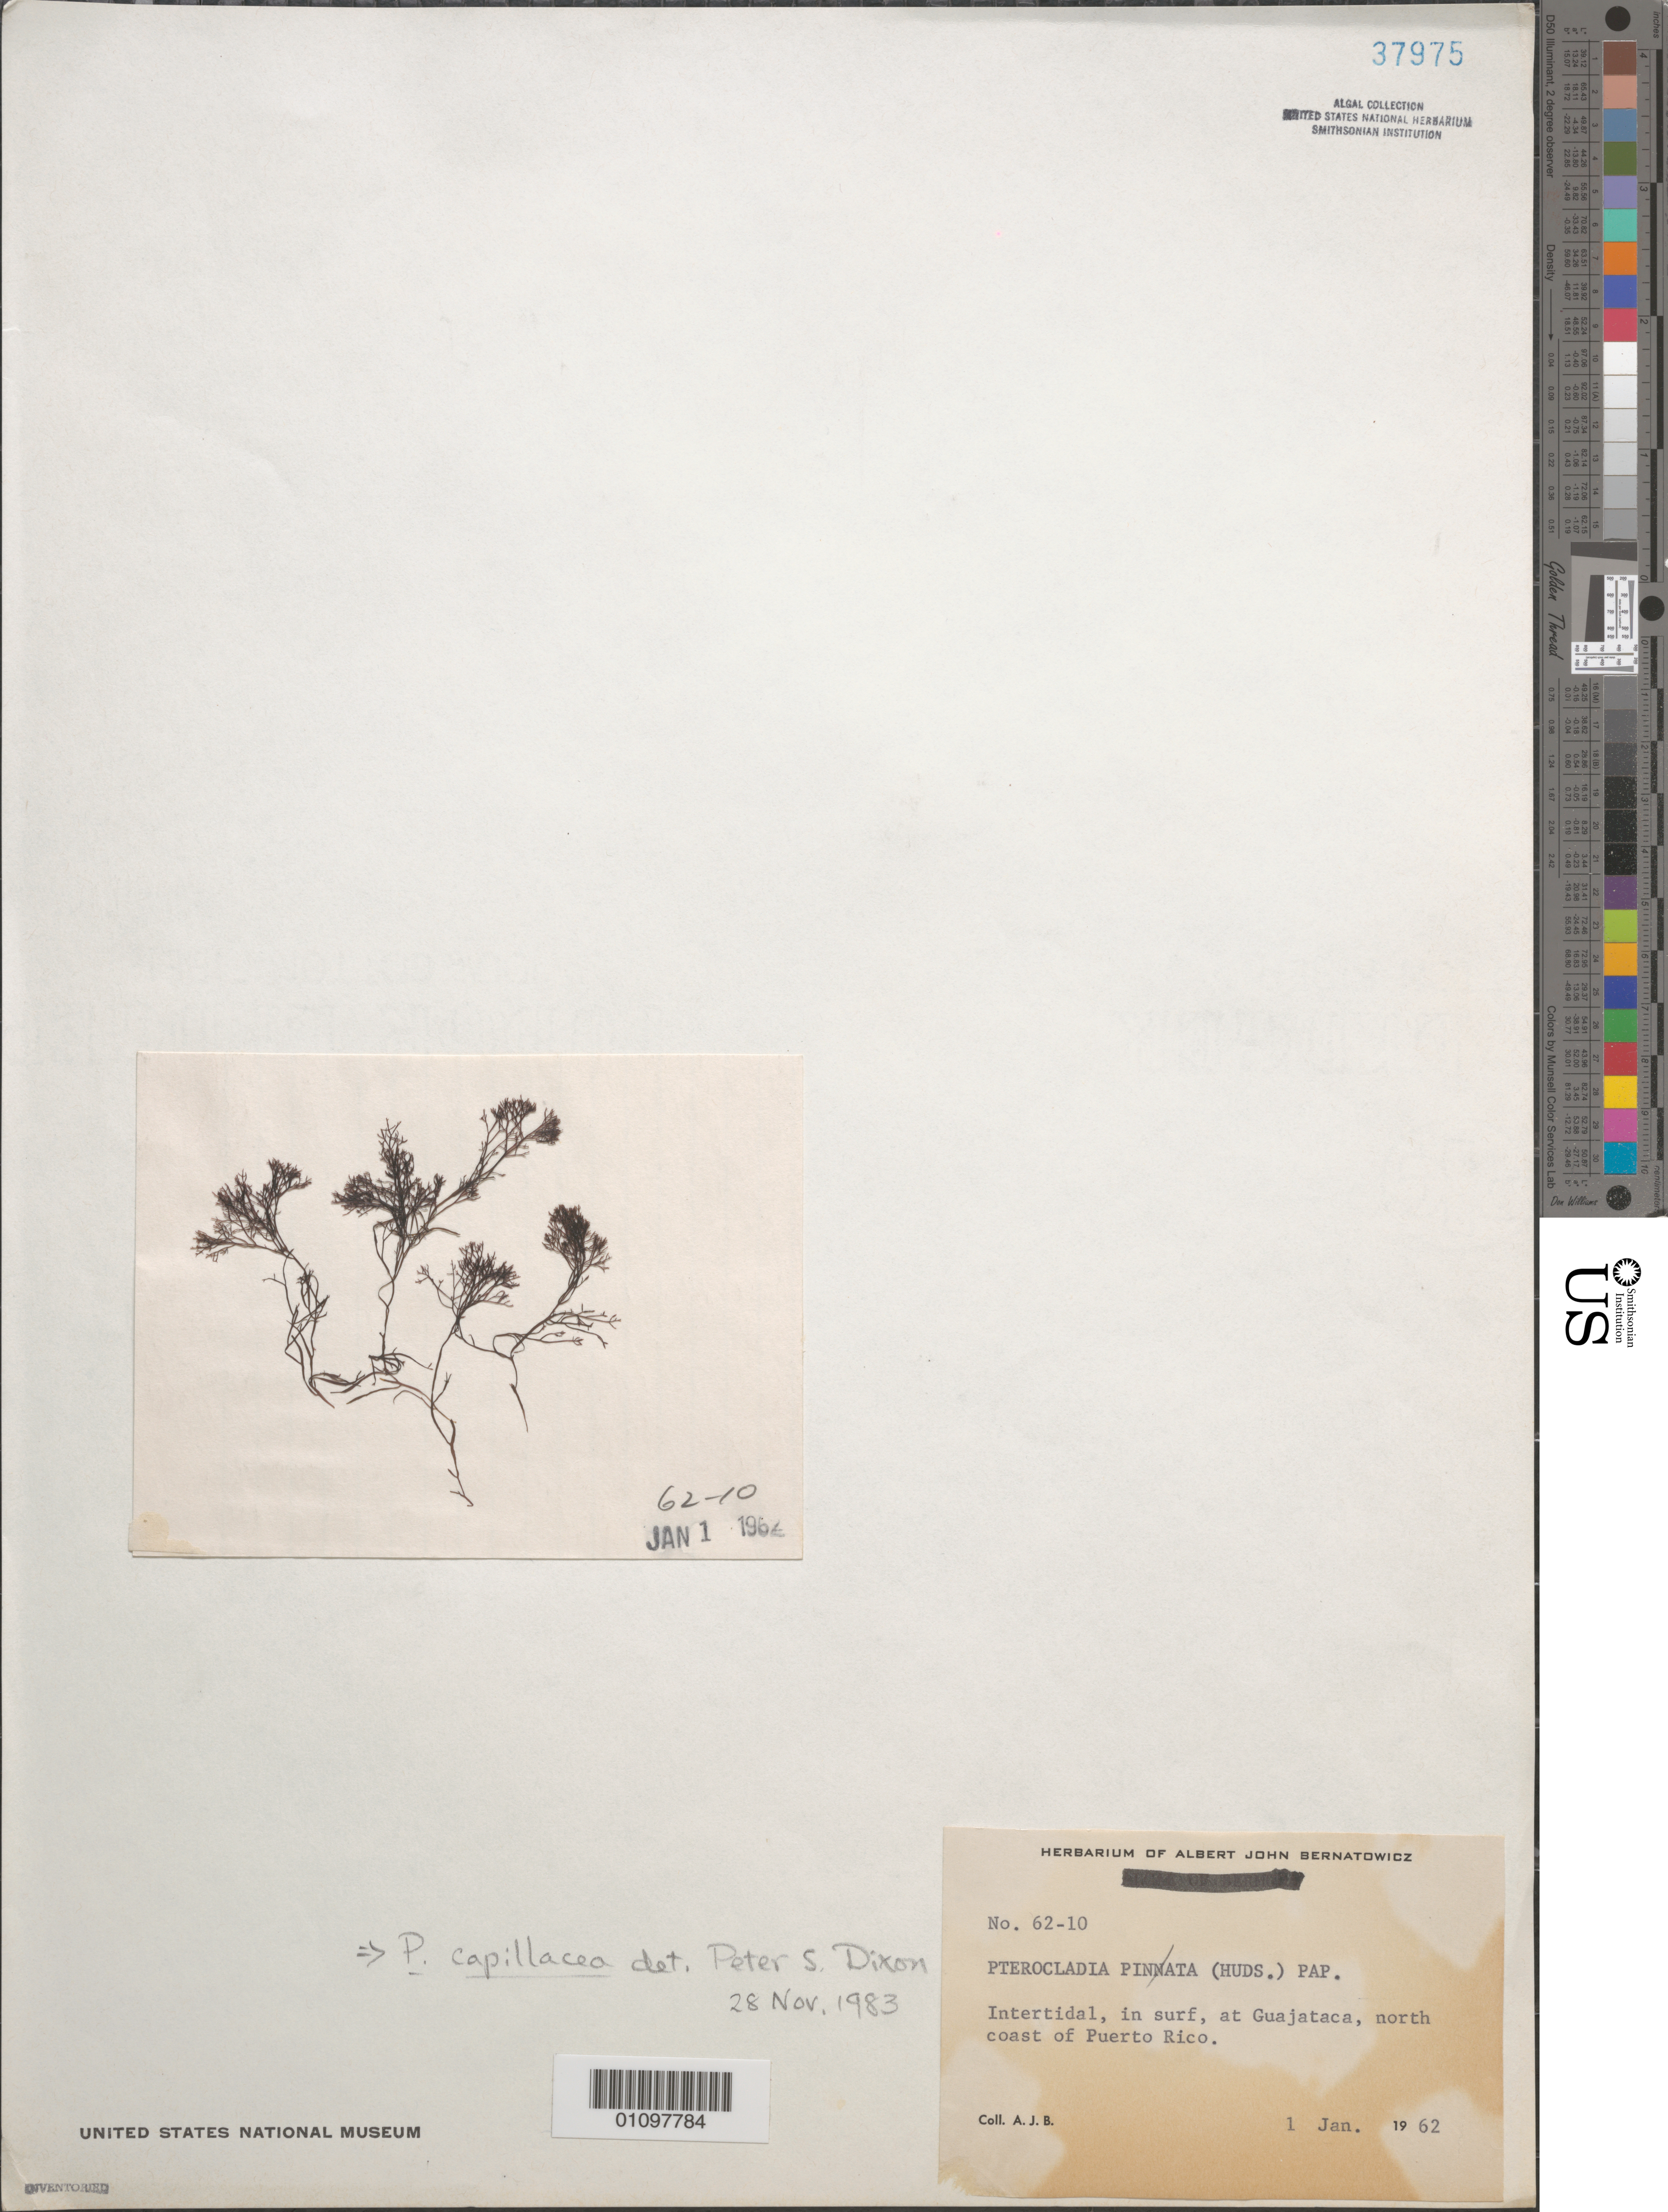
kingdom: Plantae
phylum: Rhodophyta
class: Florideophyceae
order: Gelidiales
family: Pterocladiaceae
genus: Pterocladiella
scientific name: Pterocladiella capillacea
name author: (S.G. Gmel.) Santelices & Hommers.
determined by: Algae name updating Project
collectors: A. Bernatowicz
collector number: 62-10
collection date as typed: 01 Jan 1962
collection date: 1962-01-01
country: Puerto Rico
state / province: Isabela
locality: Guajataca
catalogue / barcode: US 37975